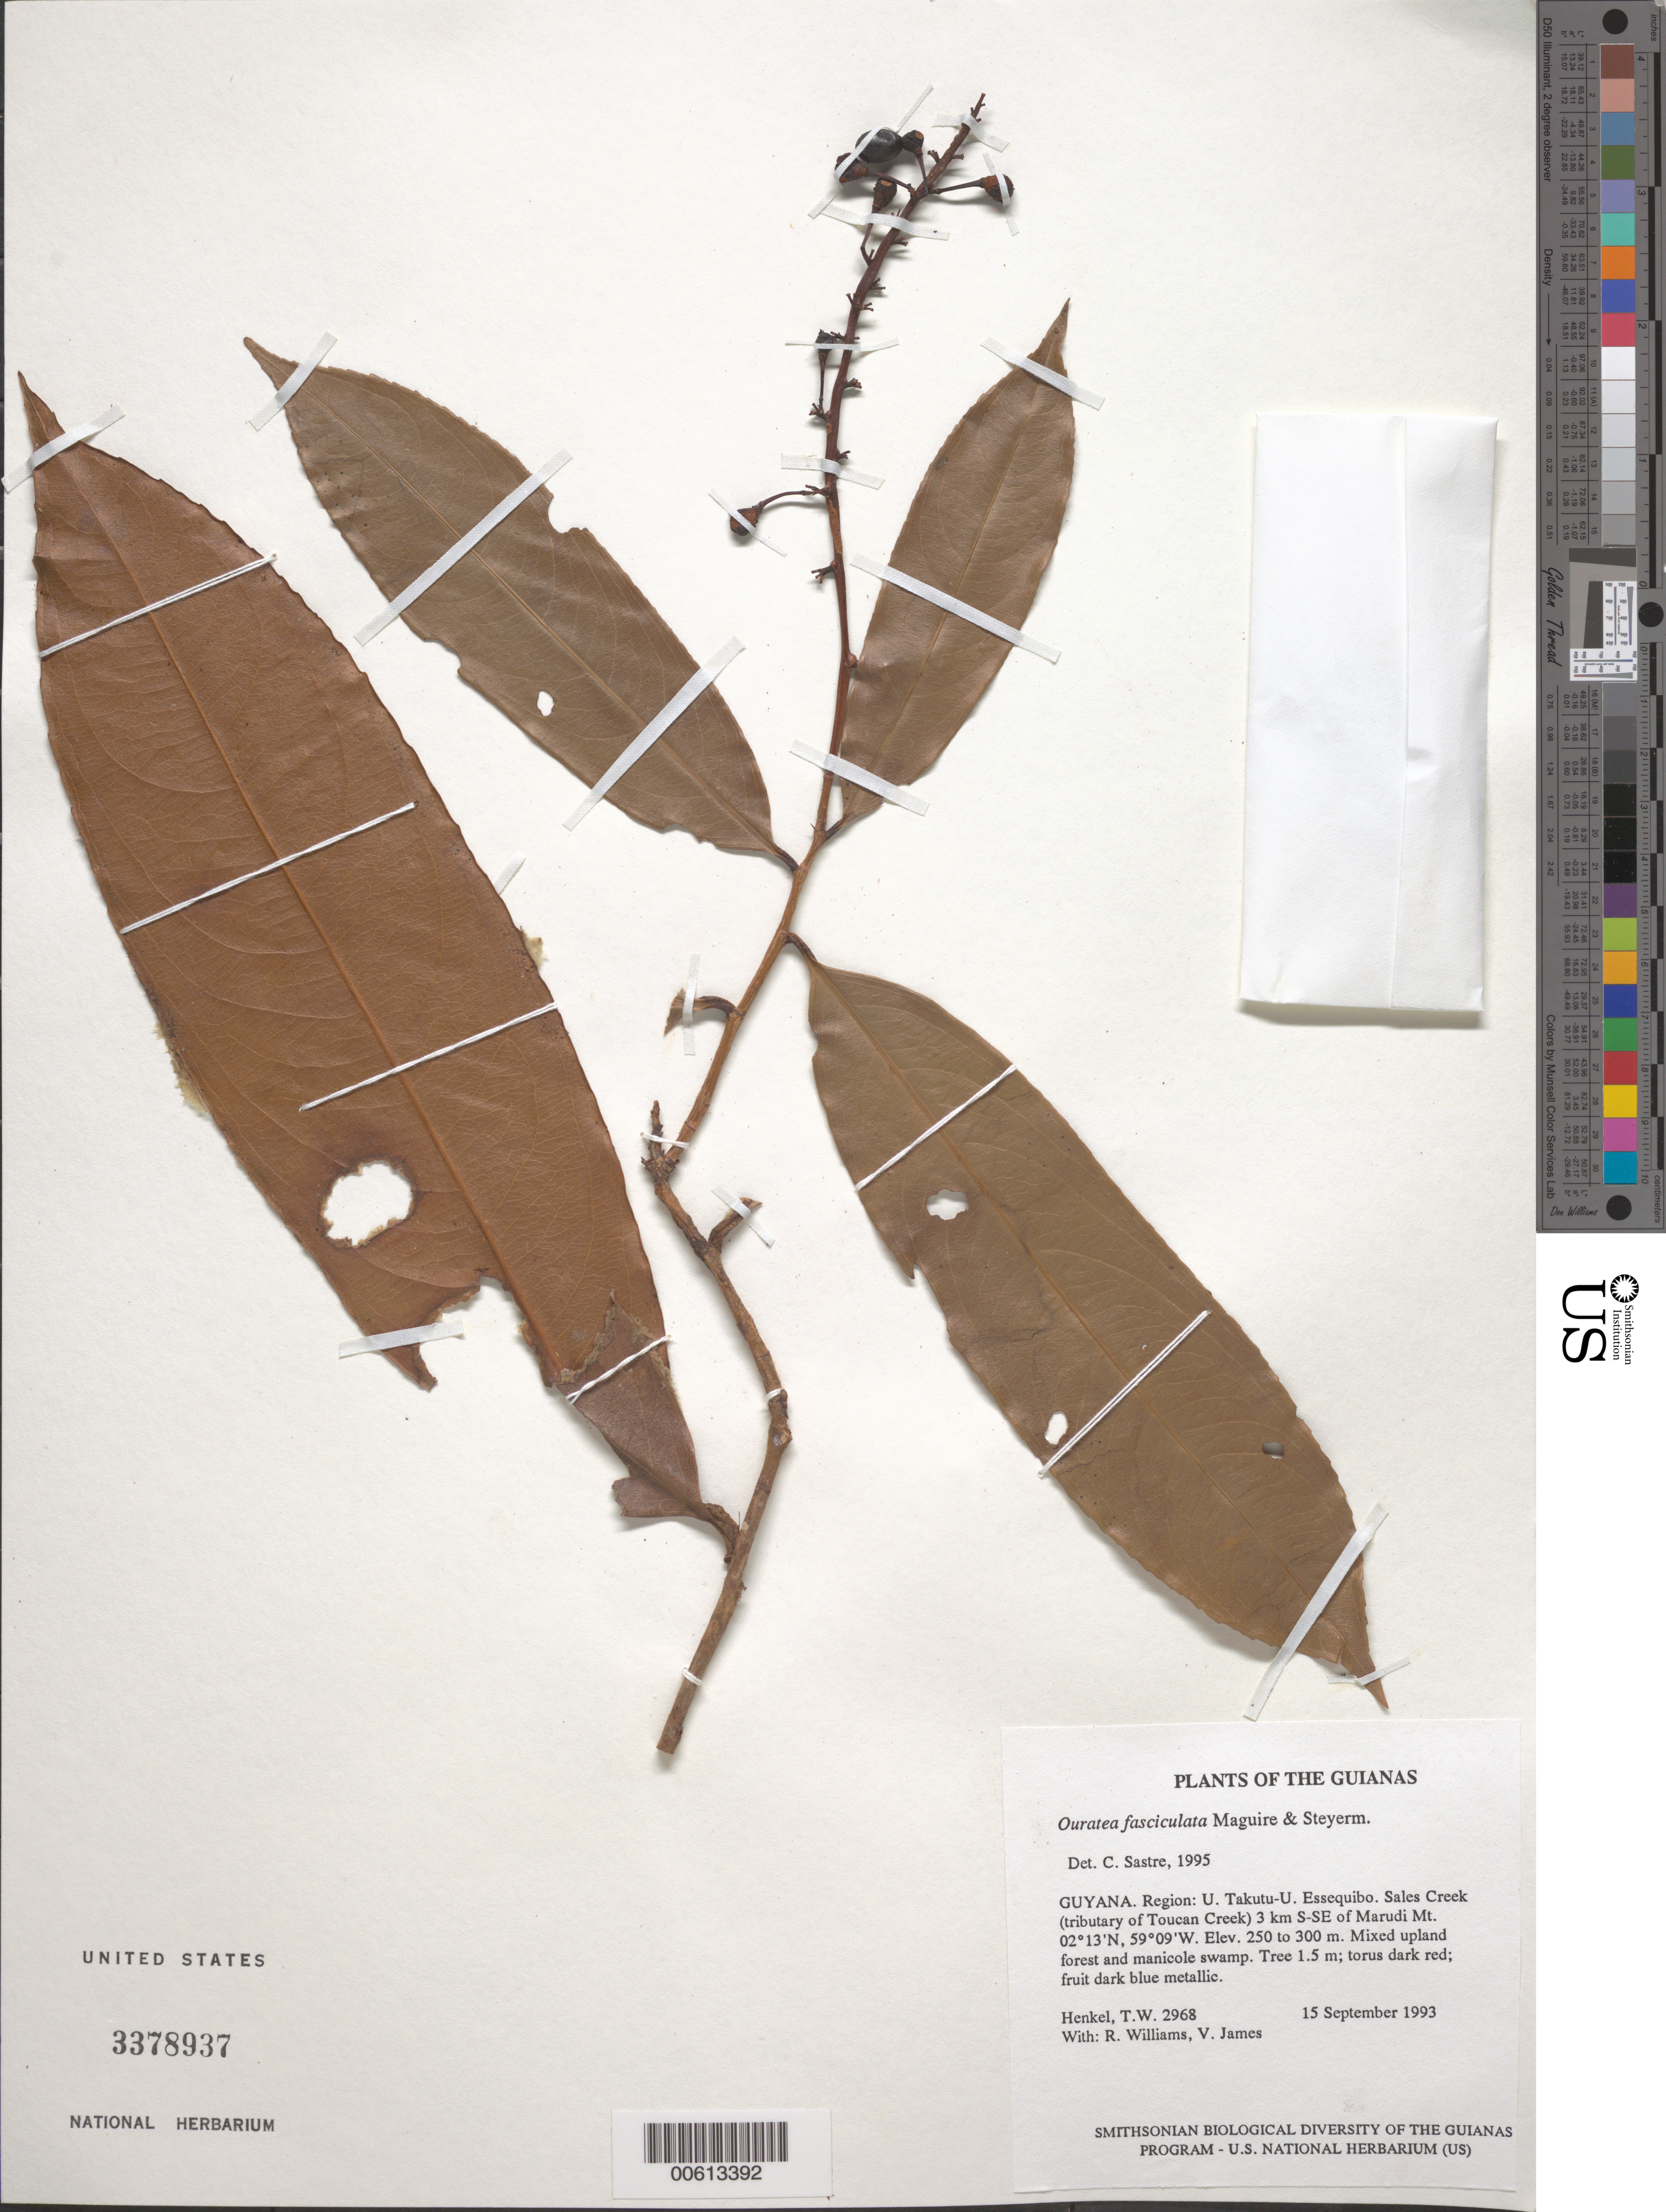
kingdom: Plantae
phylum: Tracheophyta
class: Magnoliopsida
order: Malpighiales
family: Ochnaceae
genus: Ouratea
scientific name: Ouratea fasciculata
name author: Maguire & Steyerm.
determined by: Sastre, C. H. L.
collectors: T. Henkel, R. Williams & V. James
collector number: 2968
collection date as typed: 15 September 1993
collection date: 1993-09-15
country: Guyana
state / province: U. Takutu-U. Essequibo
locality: Sales Creek (tributary of Toucan Creek) 3 km S-SE of Marudi Mt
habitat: Mixed upland forest and manicole swamp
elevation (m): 250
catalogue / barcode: US 3378937